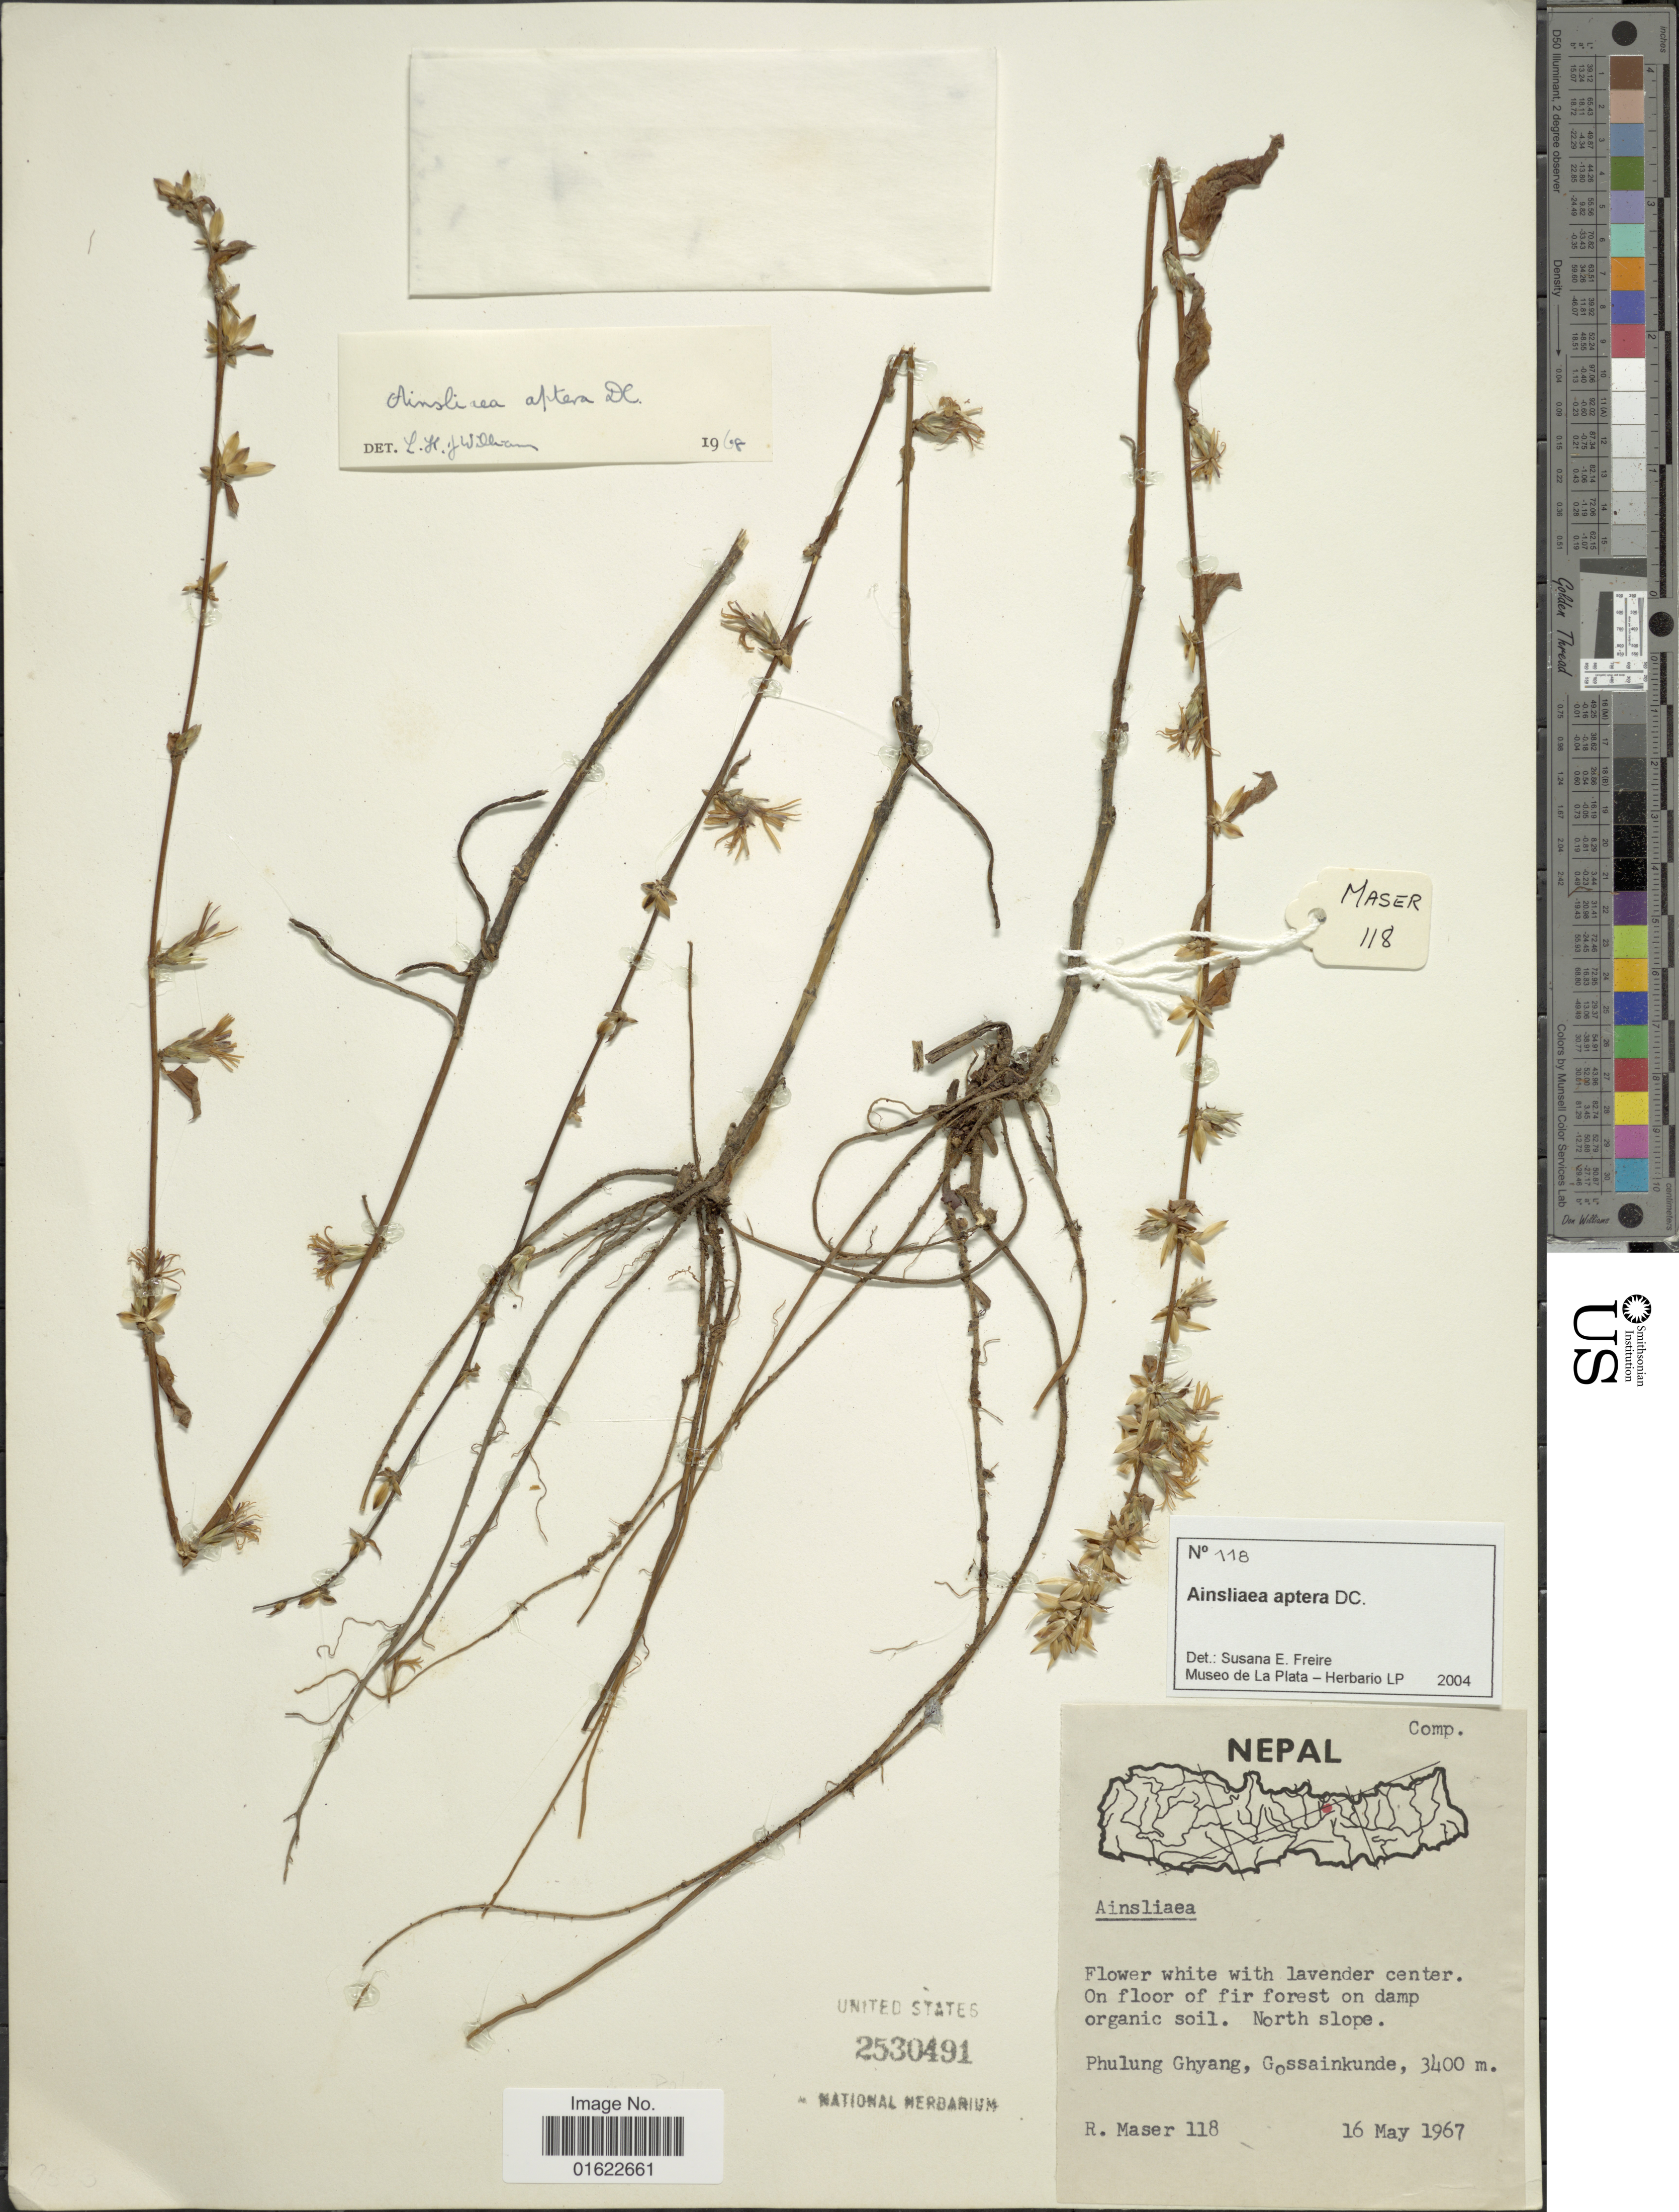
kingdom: Plantae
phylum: Tracheophyta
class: Magnoliopsida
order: Asterales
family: Asteraceae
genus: Ainsliaea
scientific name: Ainsliaea aptera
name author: DC.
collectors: R. Maser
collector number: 118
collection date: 1967-05-16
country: Nepal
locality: North slope, Phulung Ghyang, Gossainkunde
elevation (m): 3400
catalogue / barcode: US 2530491